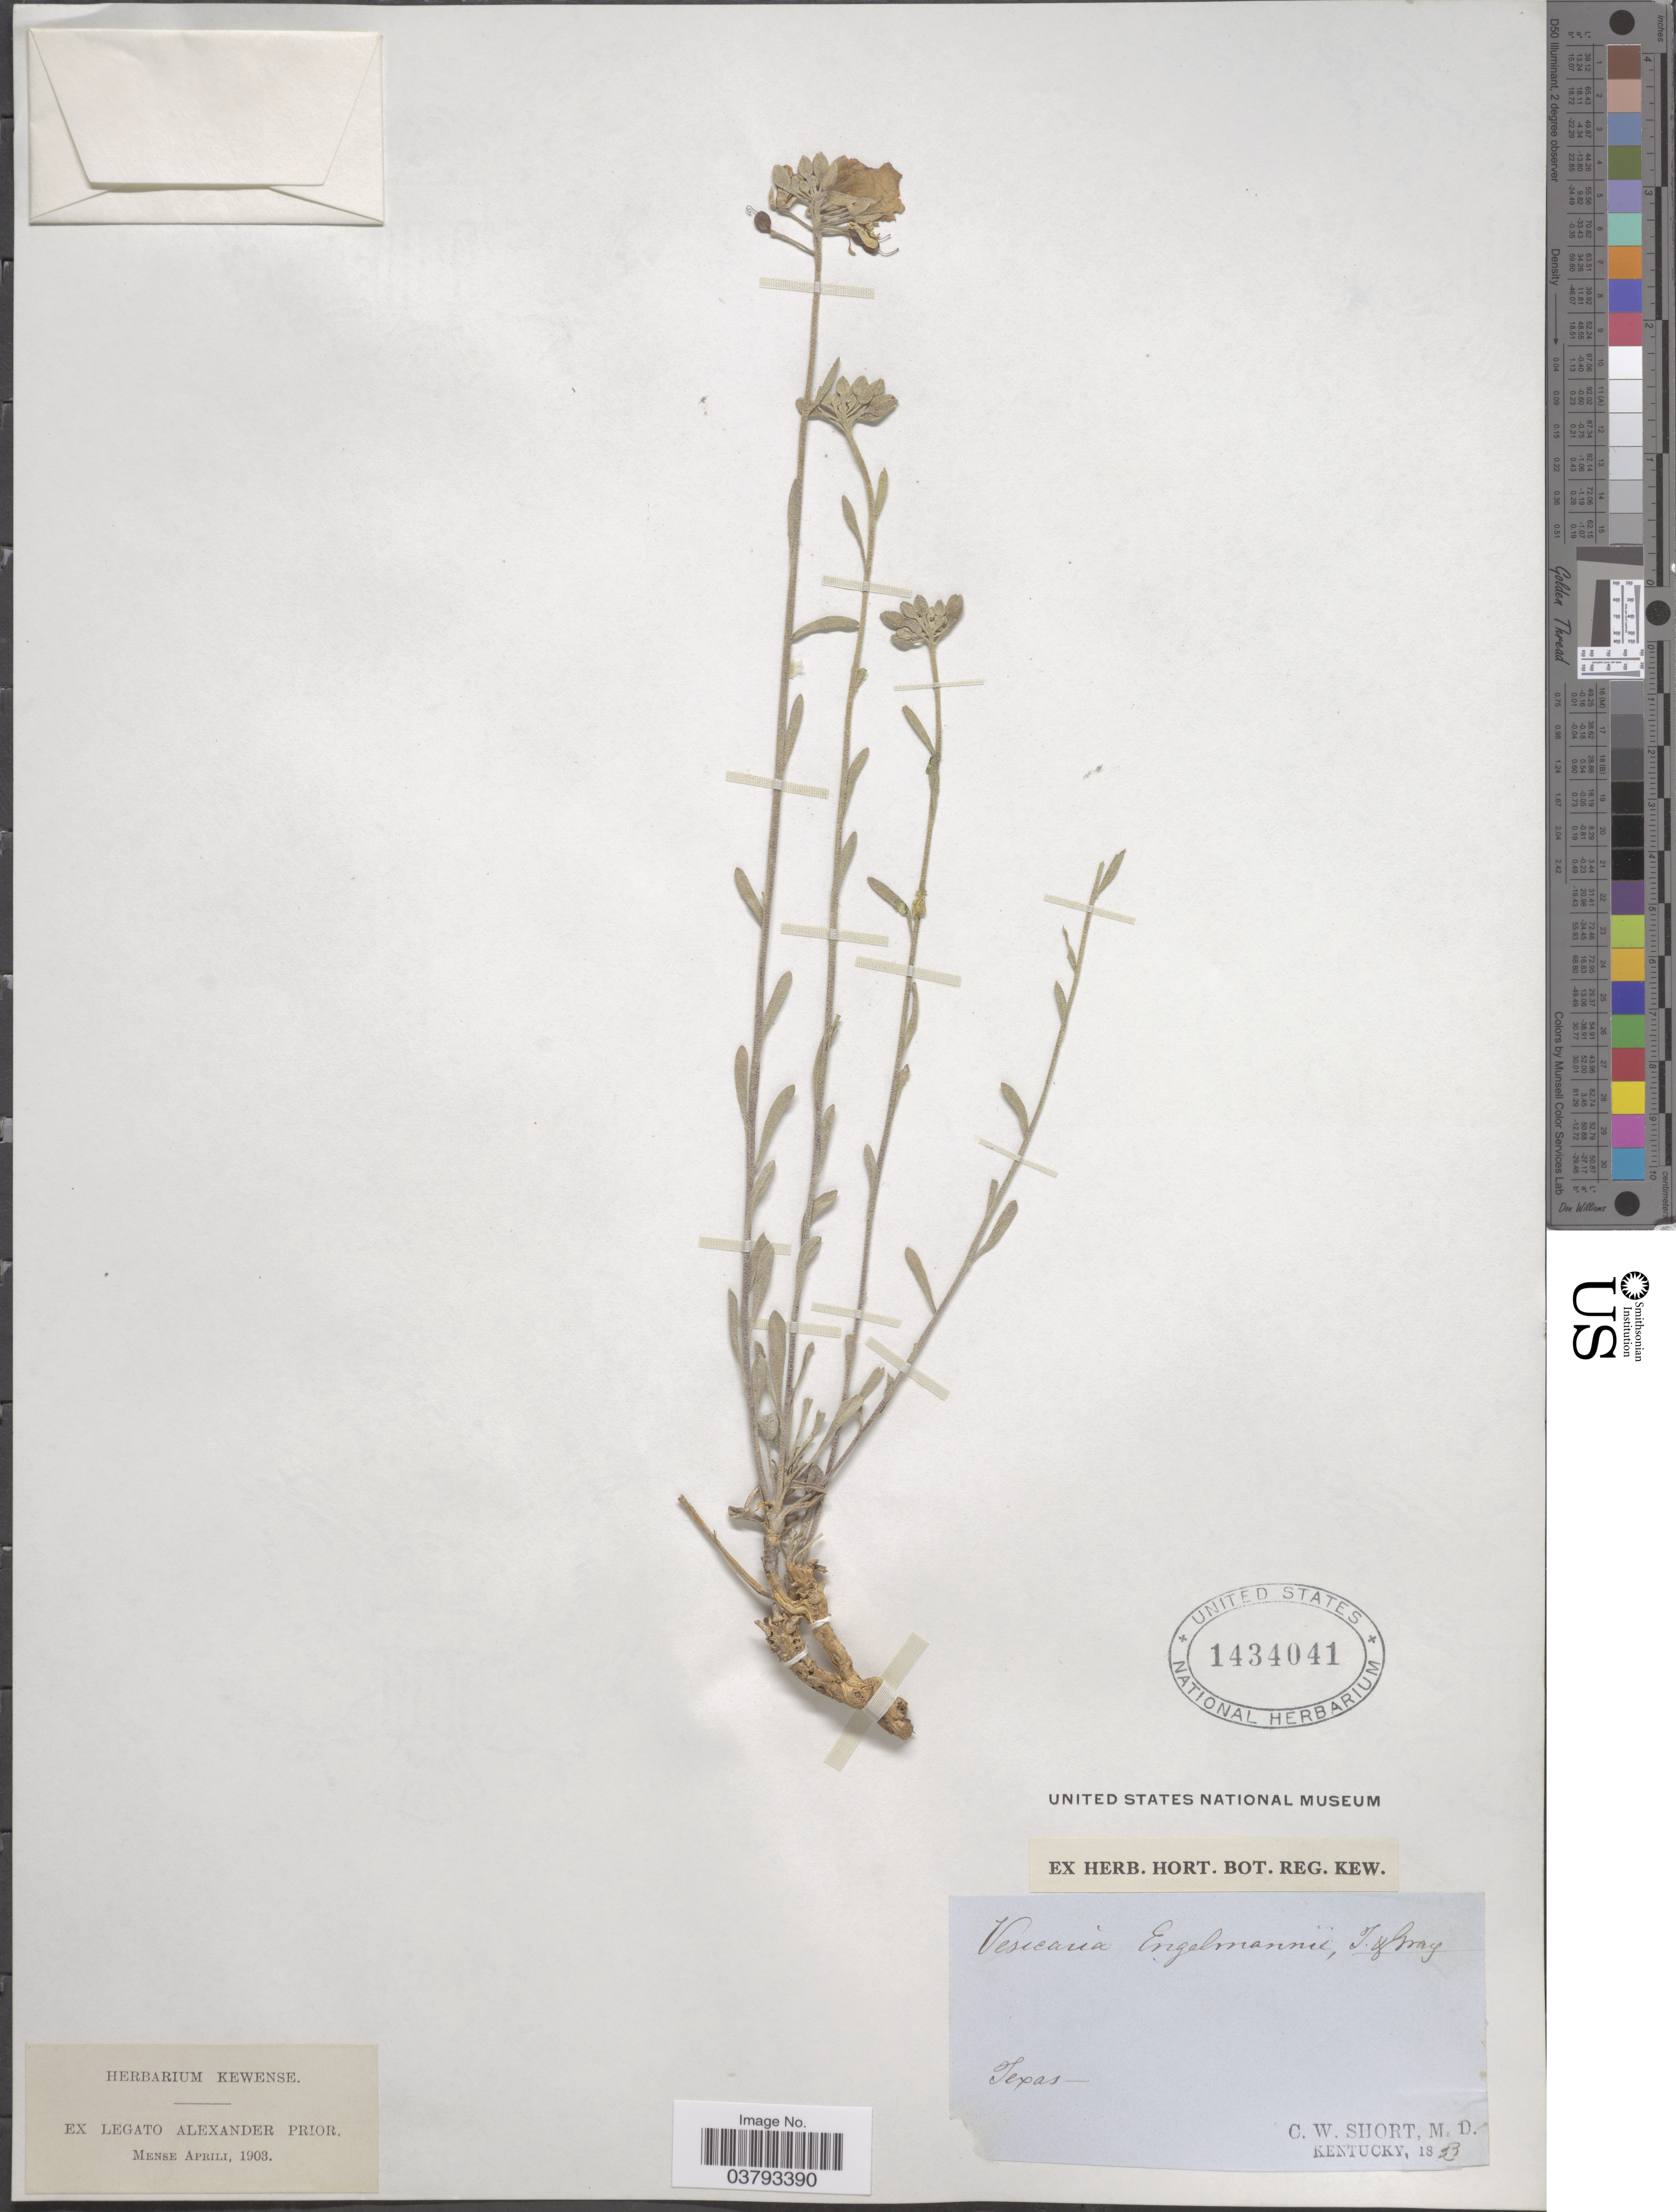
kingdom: Plantae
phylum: Tracheophyta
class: Magnoliopsida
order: Brassicales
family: Brassicaceae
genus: Lesquerella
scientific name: Lesquerella engelmannii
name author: (A. Gray) S. Watson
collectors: C. W. Short & M. D.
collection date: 1833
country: United States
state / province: Texas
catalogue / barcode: US 1434041